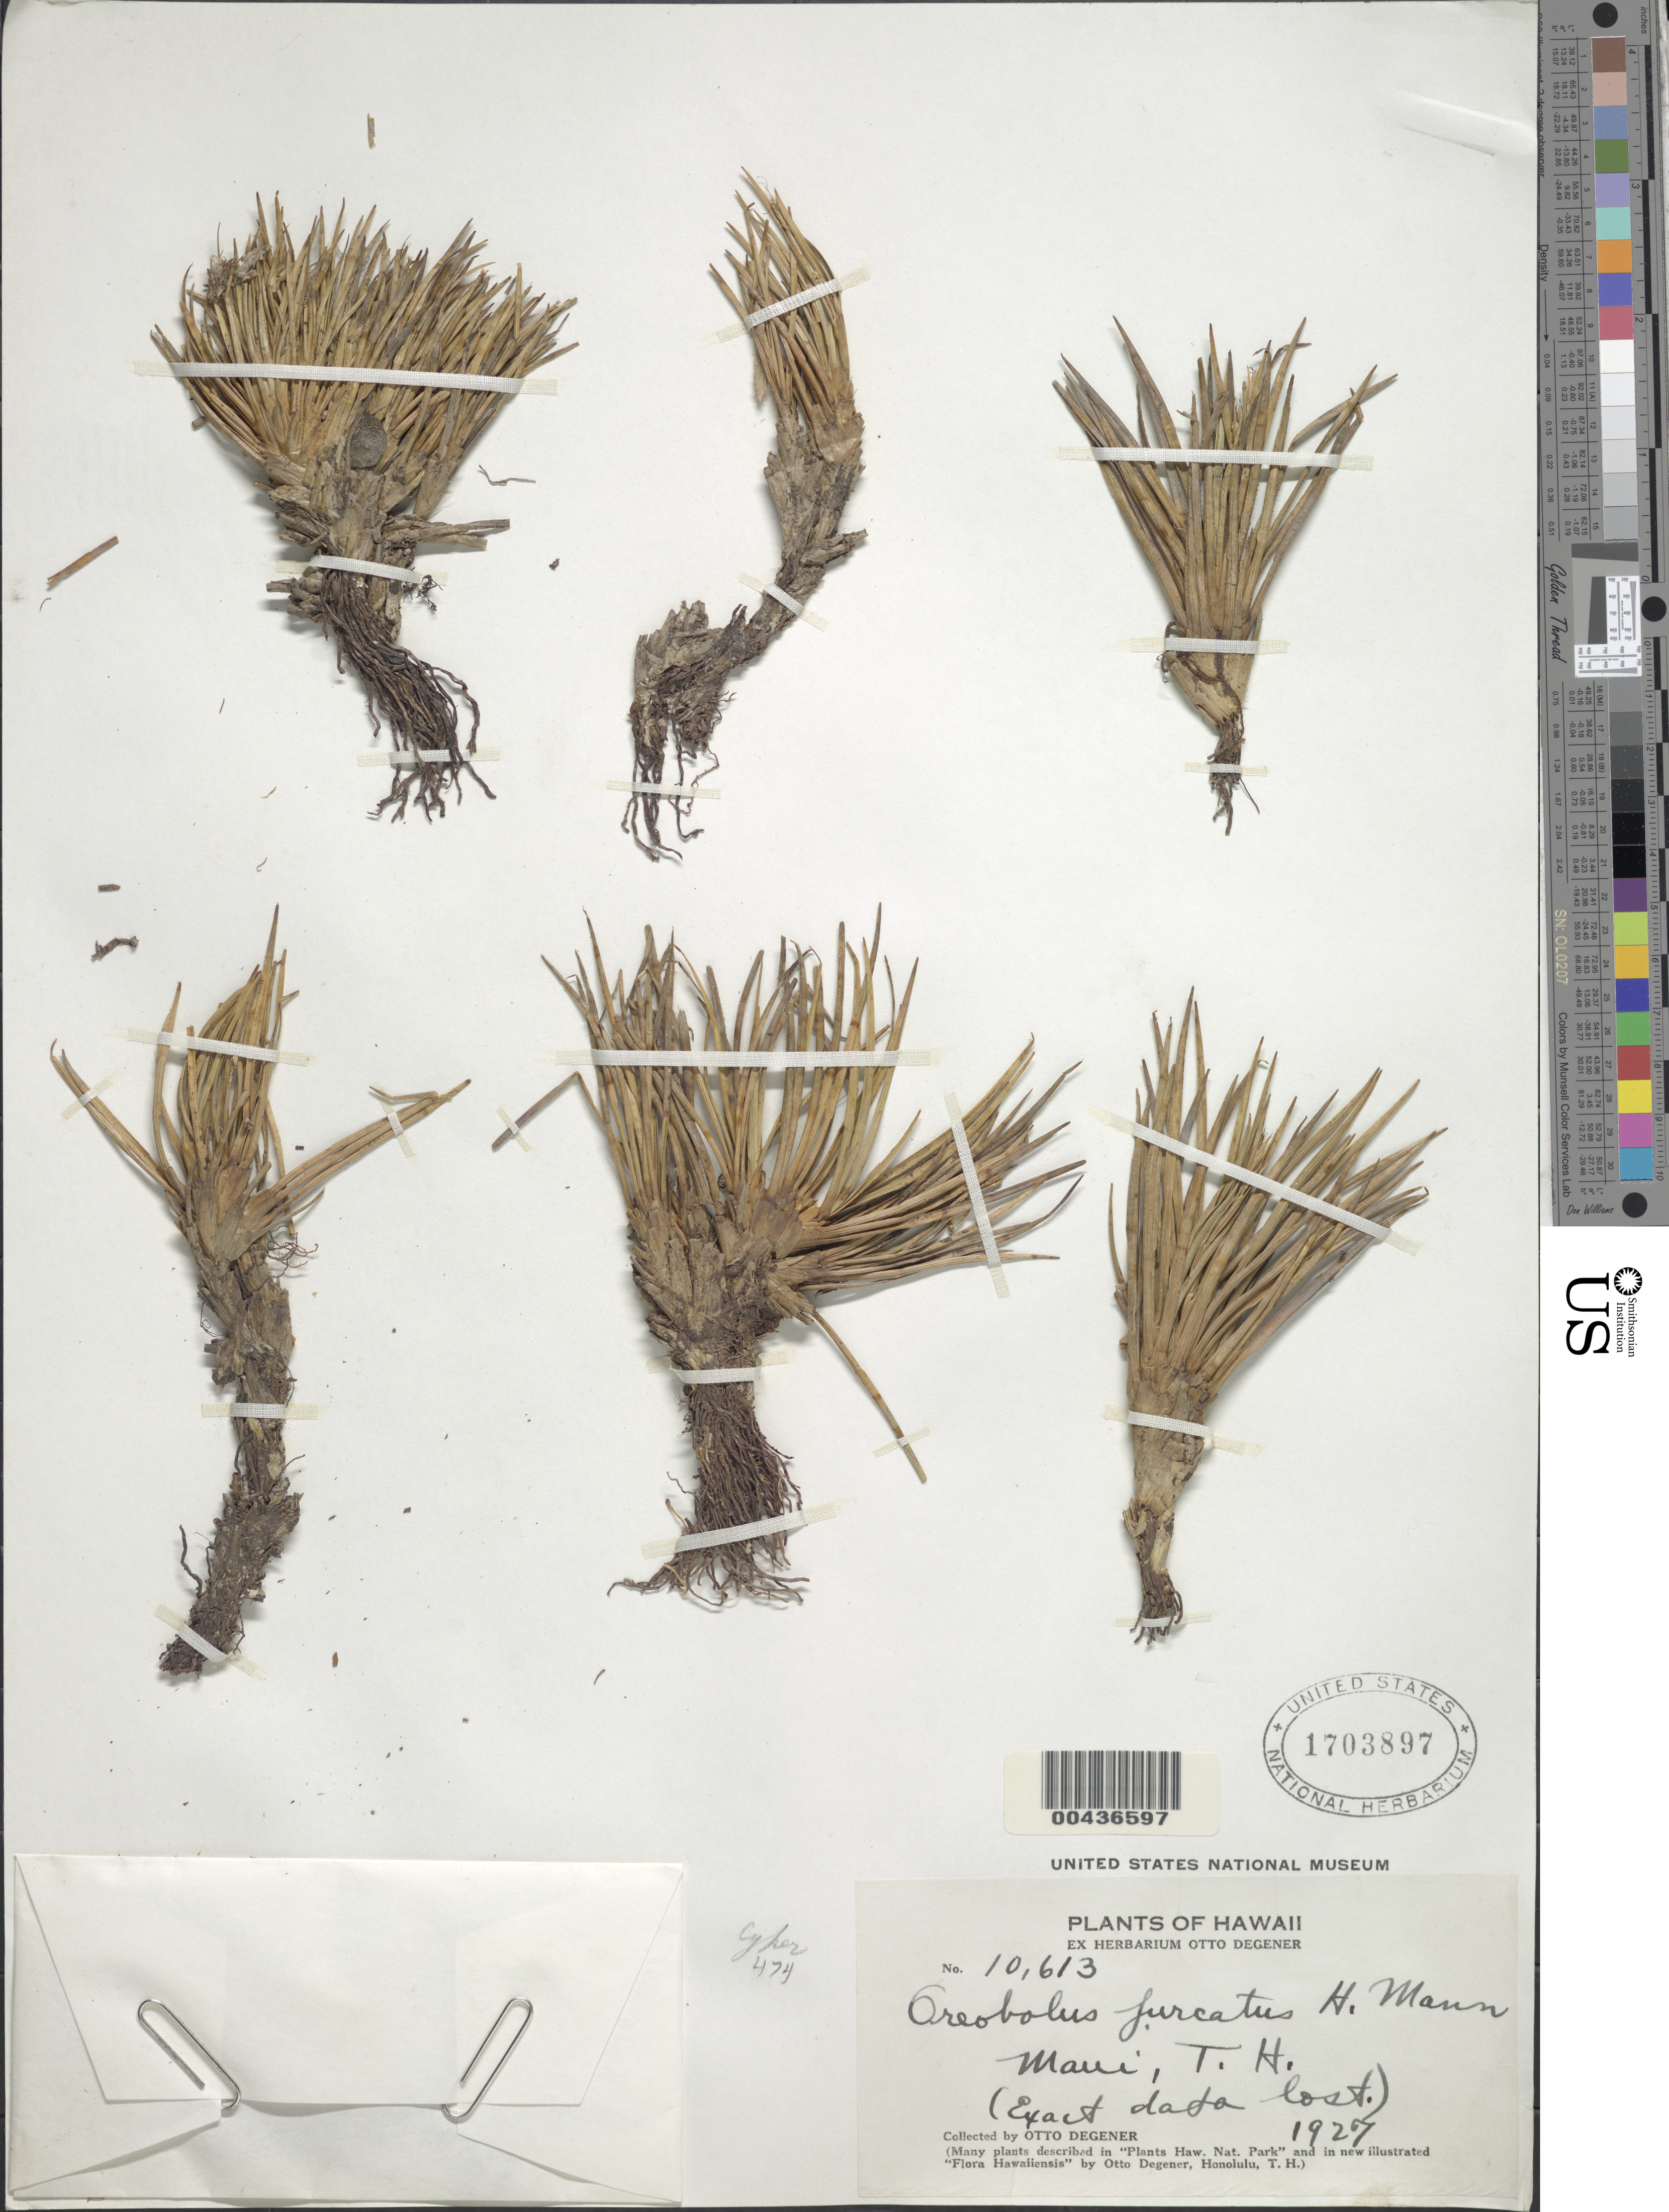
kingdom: Plantae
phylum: Tracheophyta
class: Liliopsida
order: Poales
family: Cyperaceae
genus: Oreobolus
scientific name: Oreobolus furcatus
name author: H. Mann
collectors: O. Degener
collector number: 10613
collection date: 1927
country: United States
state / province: Hawaii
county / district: Maui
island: Maui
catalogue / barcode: US 1703897